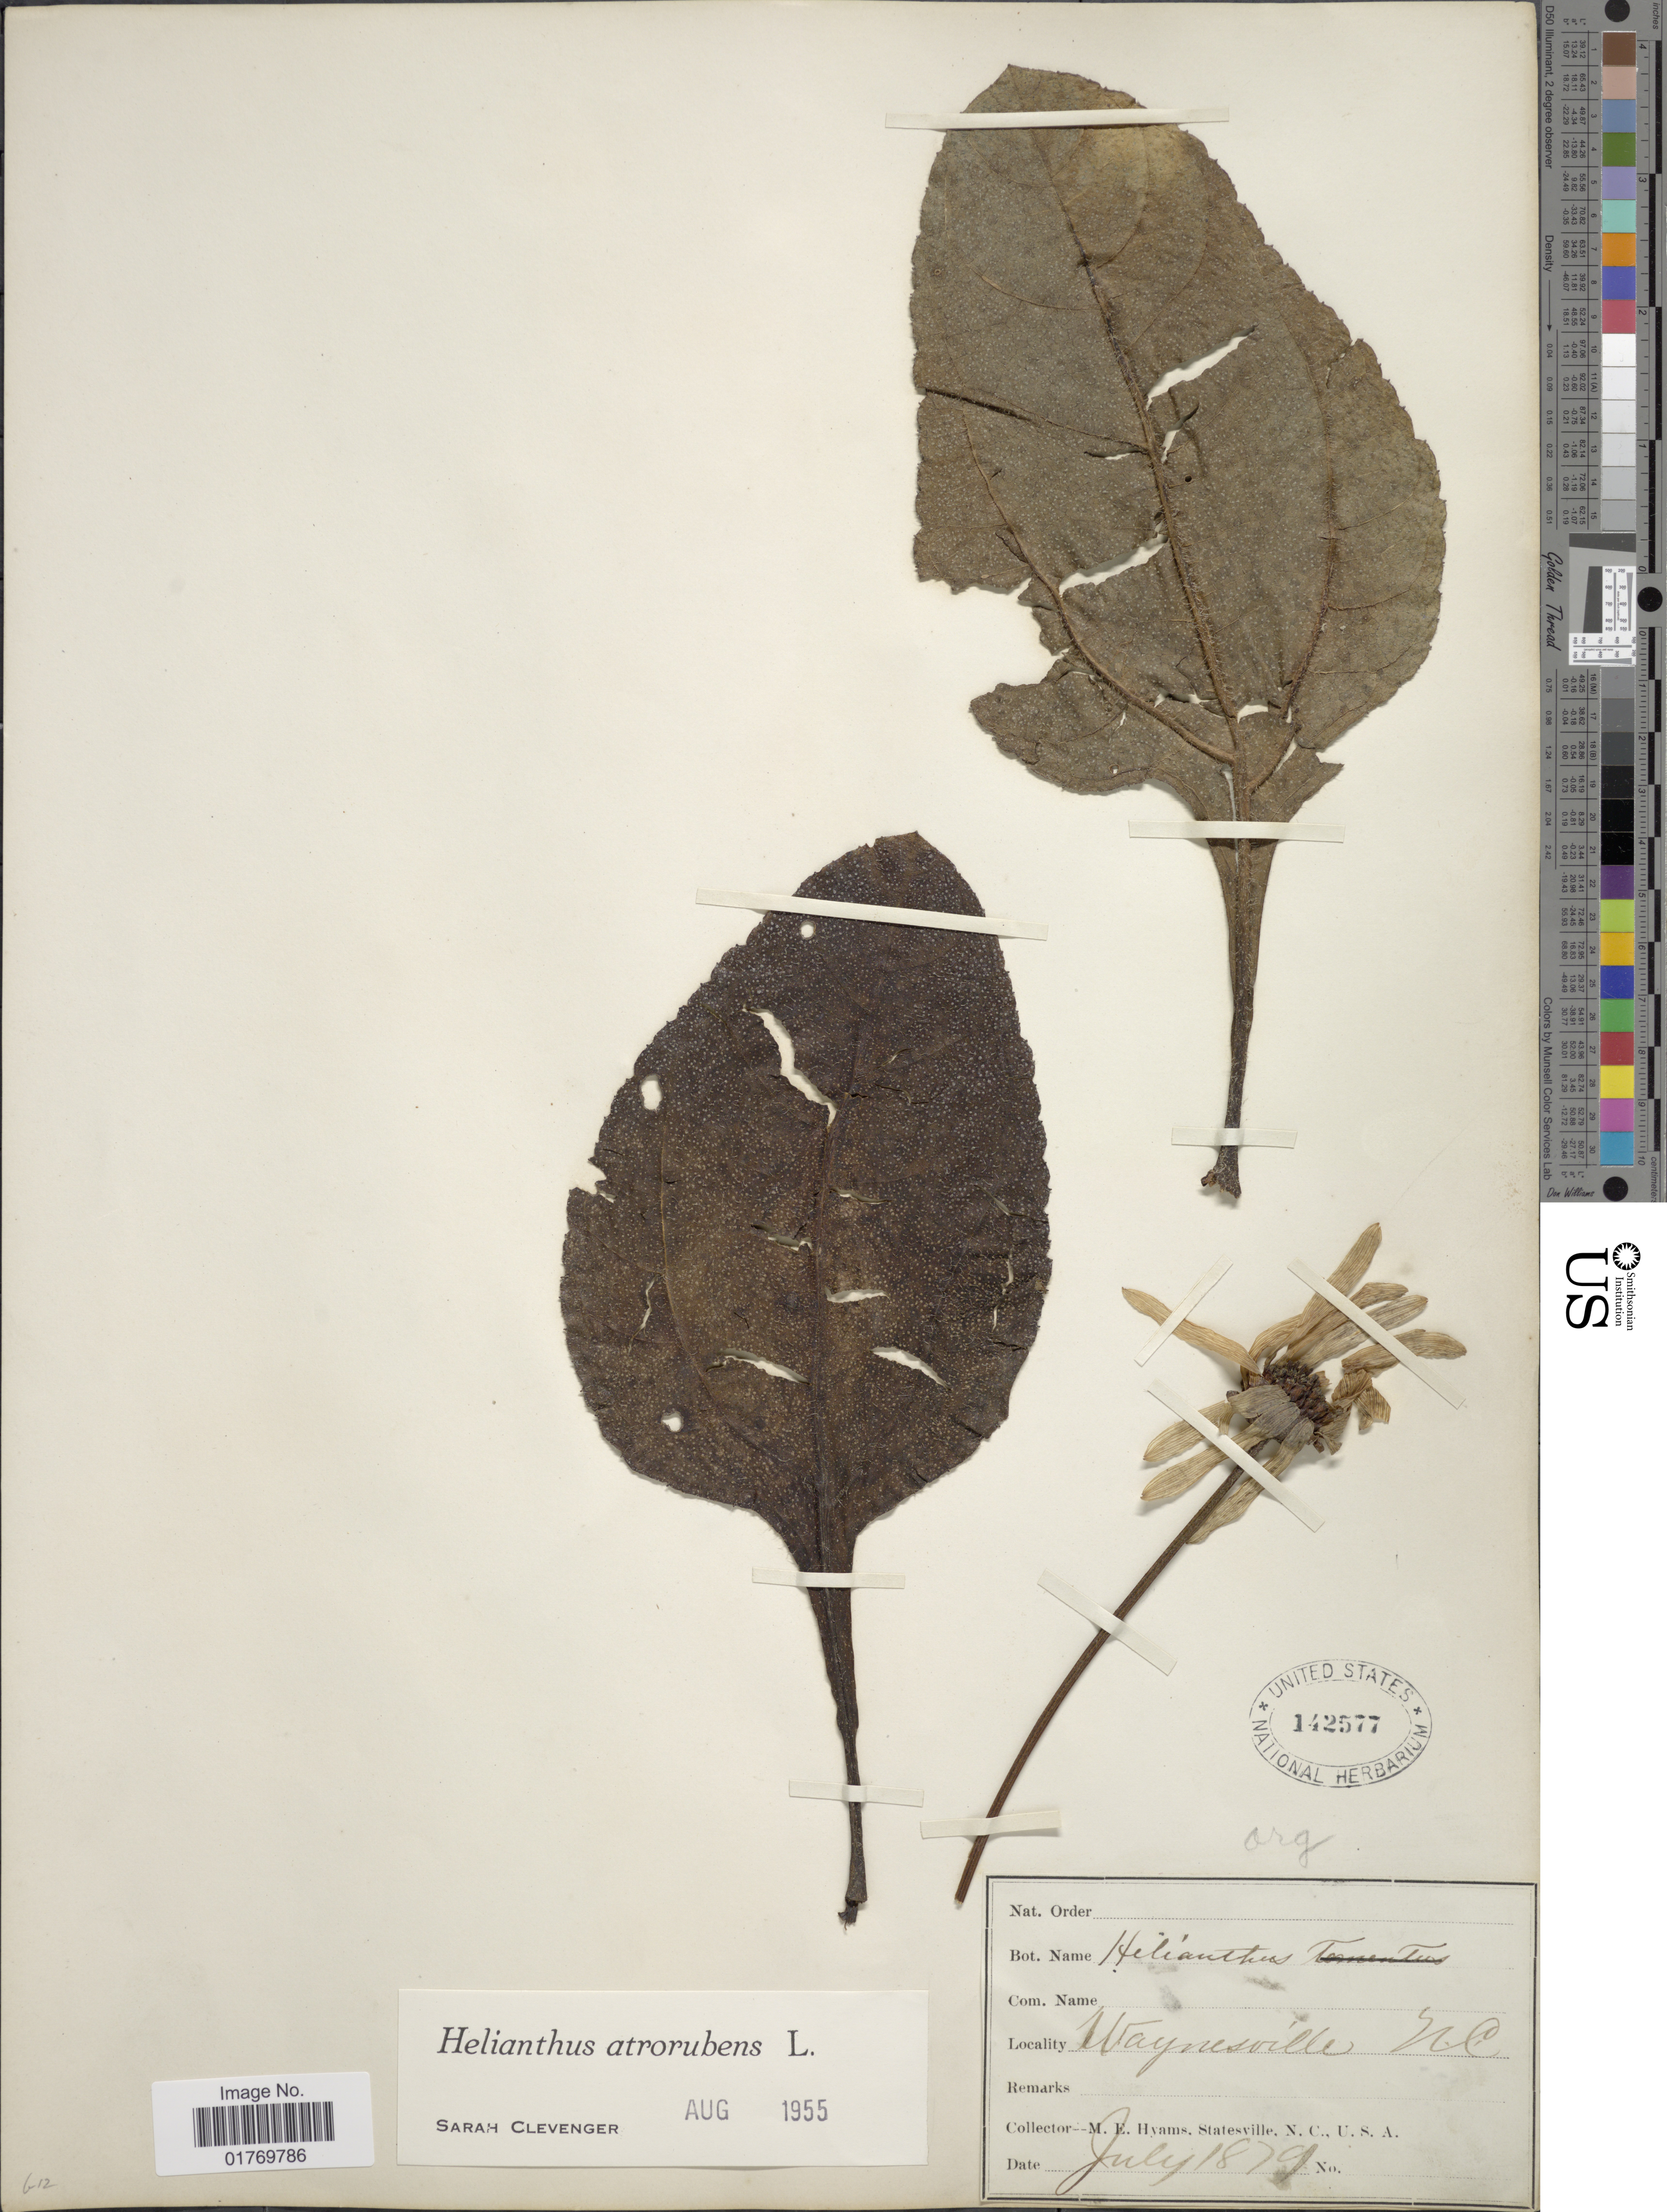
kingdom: Plantae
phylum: Tracheophyta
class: Magnoliopsida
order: Asterales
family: Asteraceae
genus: Helianthus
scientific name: Helianthus atrorubens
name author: L.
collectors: M. E. Hyams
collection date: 1879-07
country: United States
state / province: North Carolina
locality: Waynesville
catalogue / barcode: US 142577